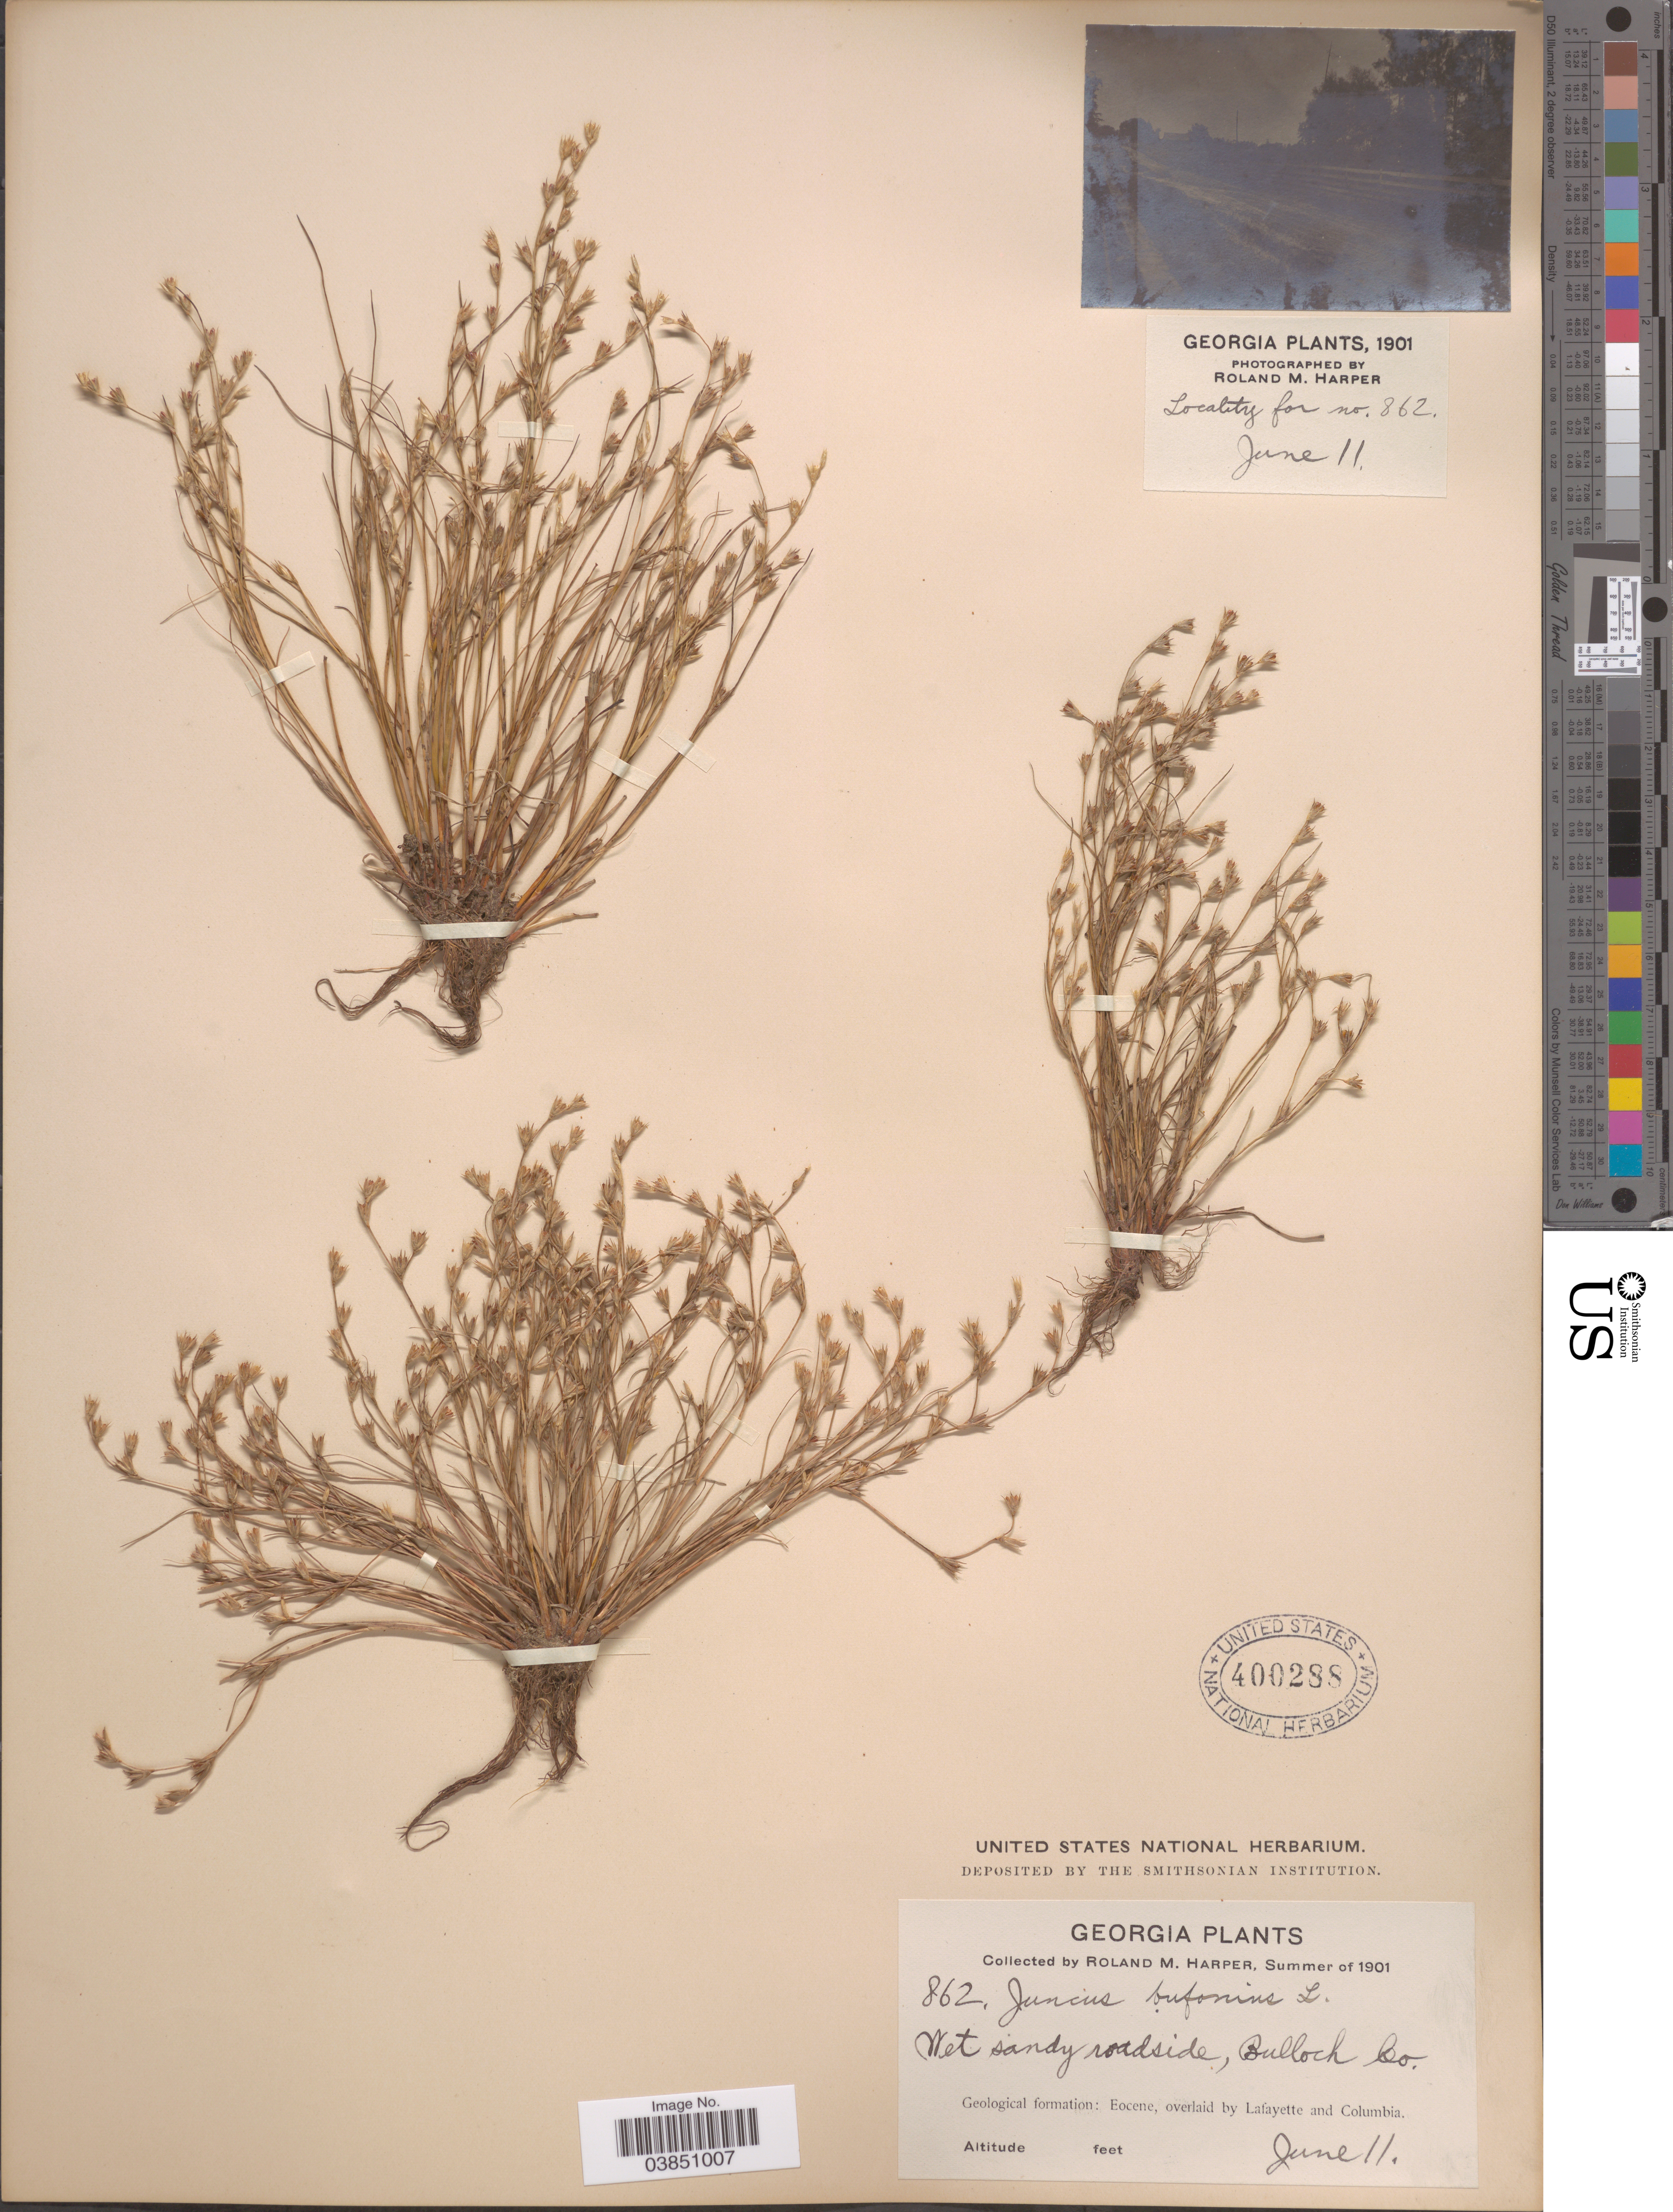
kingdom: Plantae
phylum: Tracheophyta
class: Liliopsida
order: Poales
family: Juncaceae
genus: Juncus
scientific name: Juncus bufonius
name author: L.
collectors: R. M. Harper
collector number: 862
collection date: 1901-06-11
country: United States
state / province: Georgia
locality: Bullock Co. Geological formation: Eocene, overlaid by Lafayette and Columbia.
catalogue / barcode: US 400288